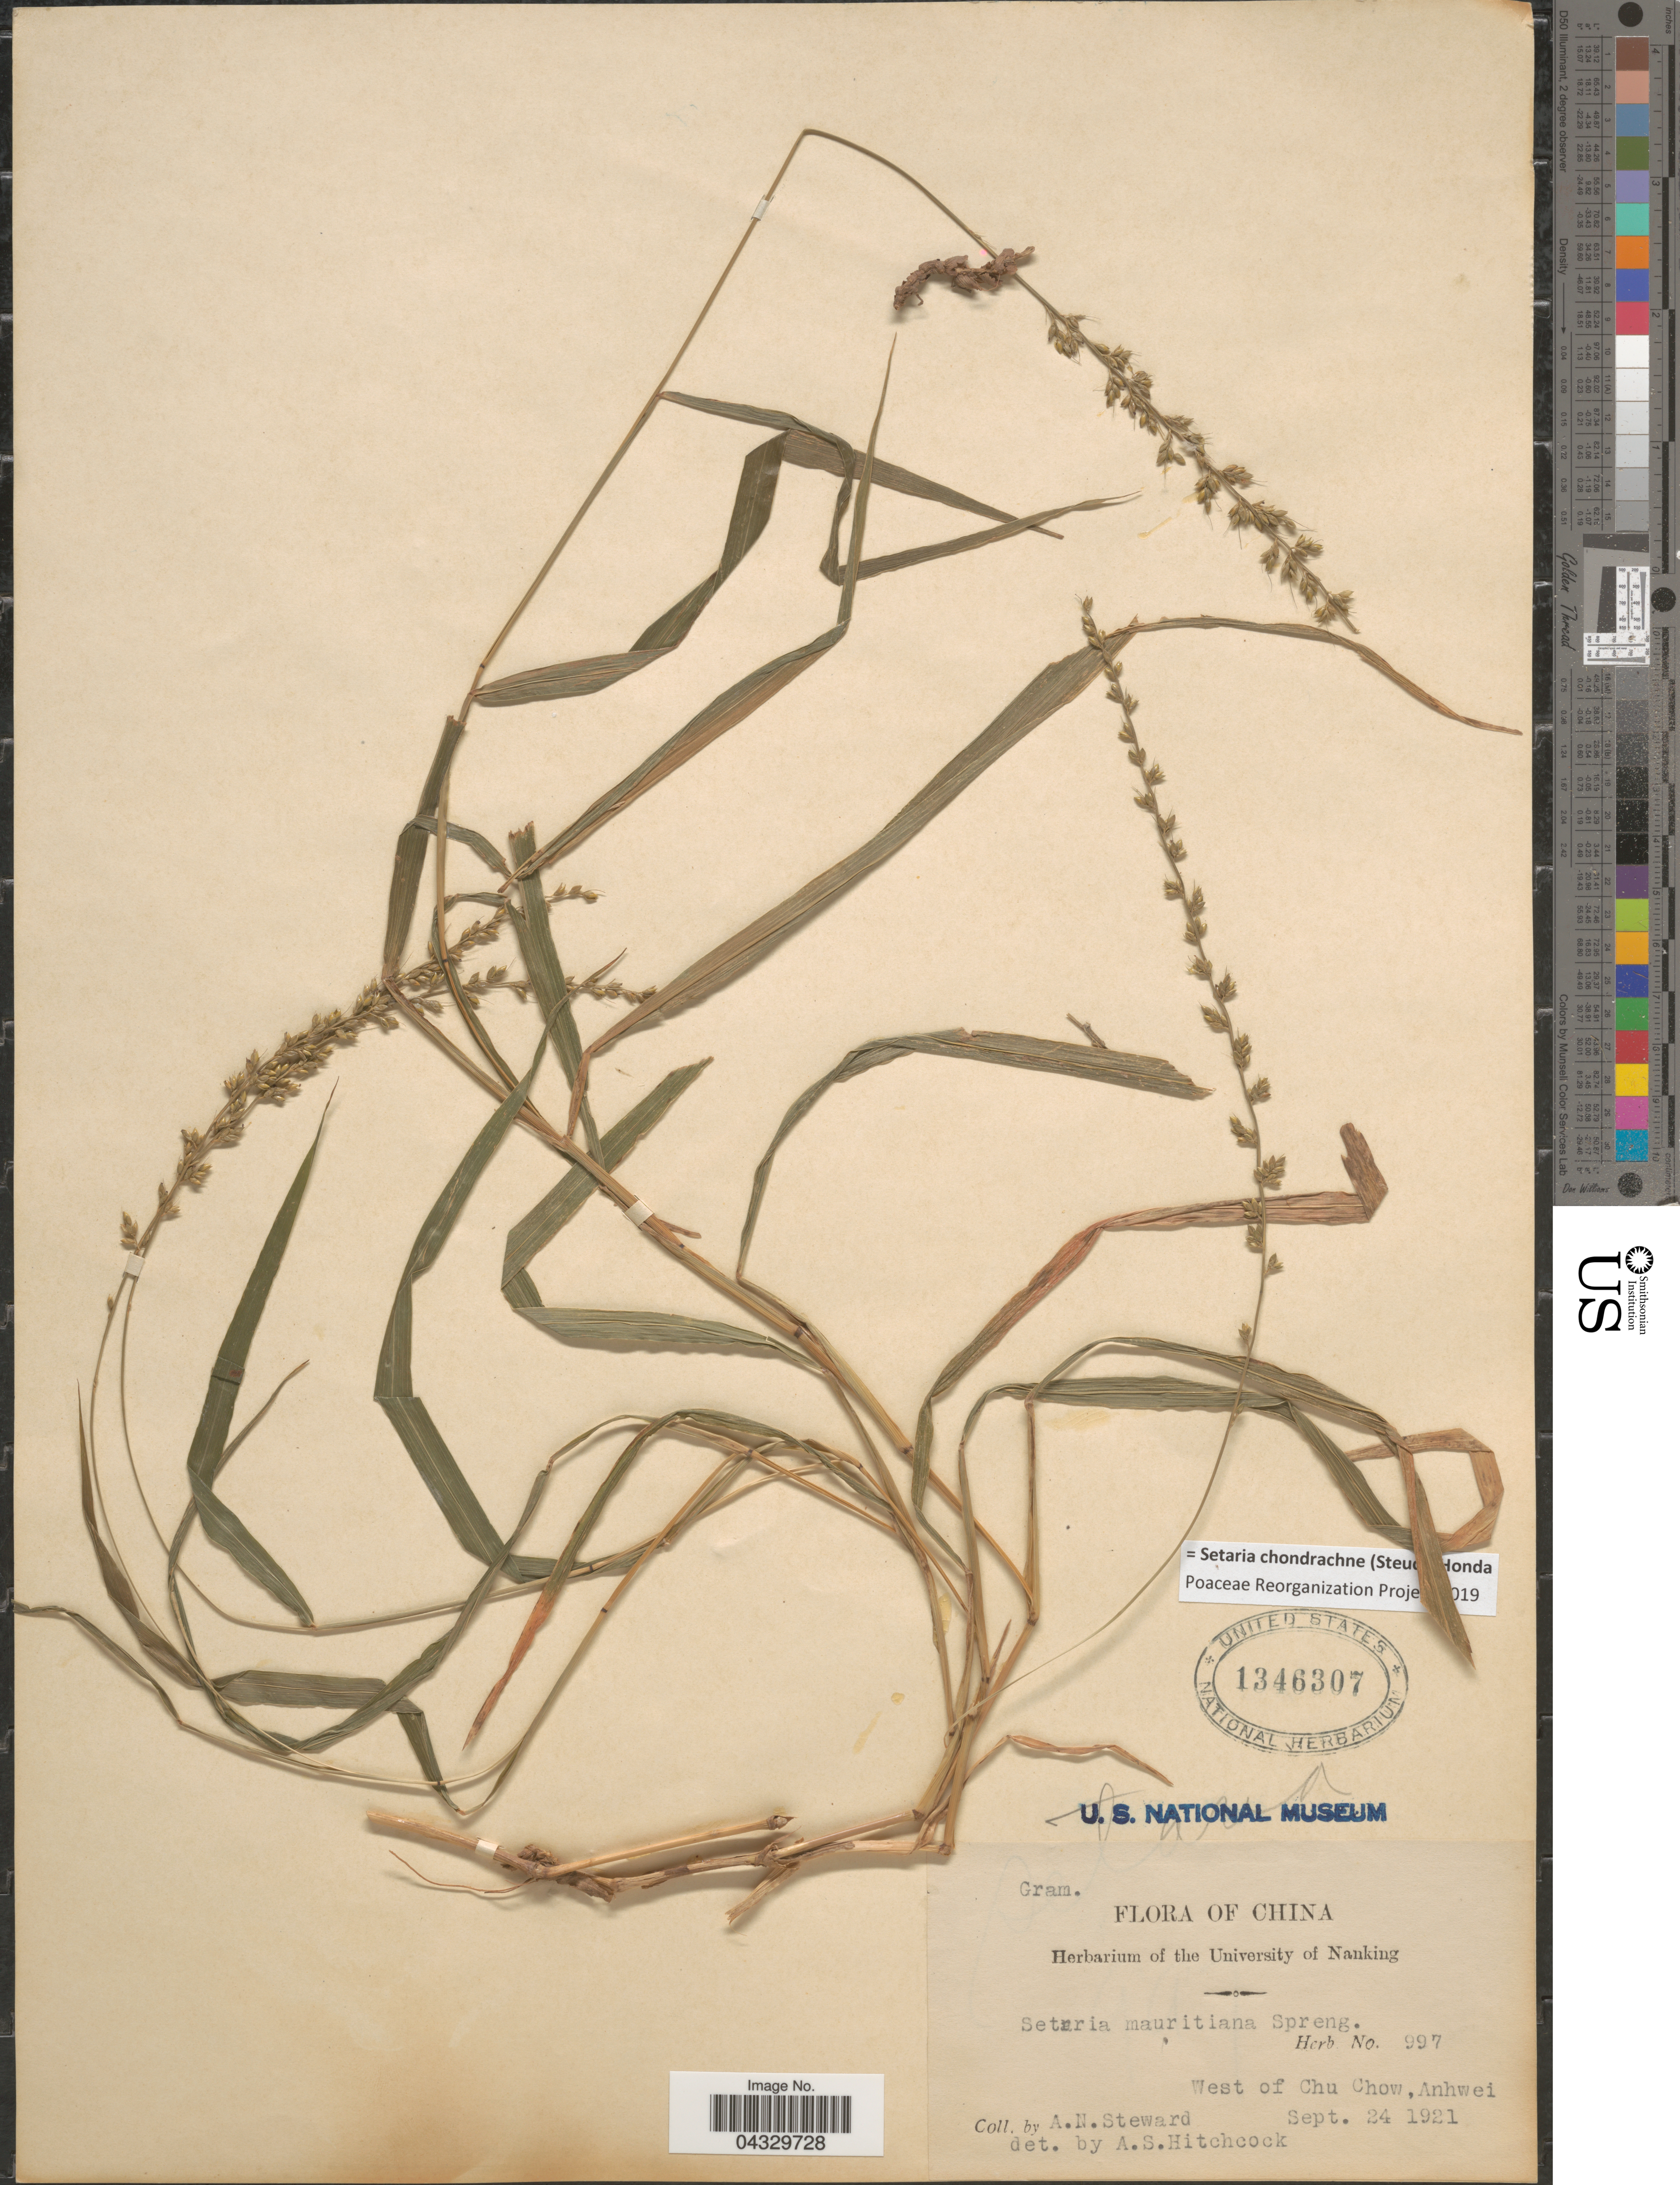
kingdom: Plantae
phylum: Tracheophyta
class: Liliopsida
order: Poales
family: Poaceae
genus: Setaria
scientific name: Setaria chondrachne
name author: (Steud.) Honda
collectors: A. N. Steward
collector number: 997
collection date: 1921-09-24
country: China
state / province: Anhui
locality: West of Chu Chow,Anhwei.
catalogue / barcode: US 1346307